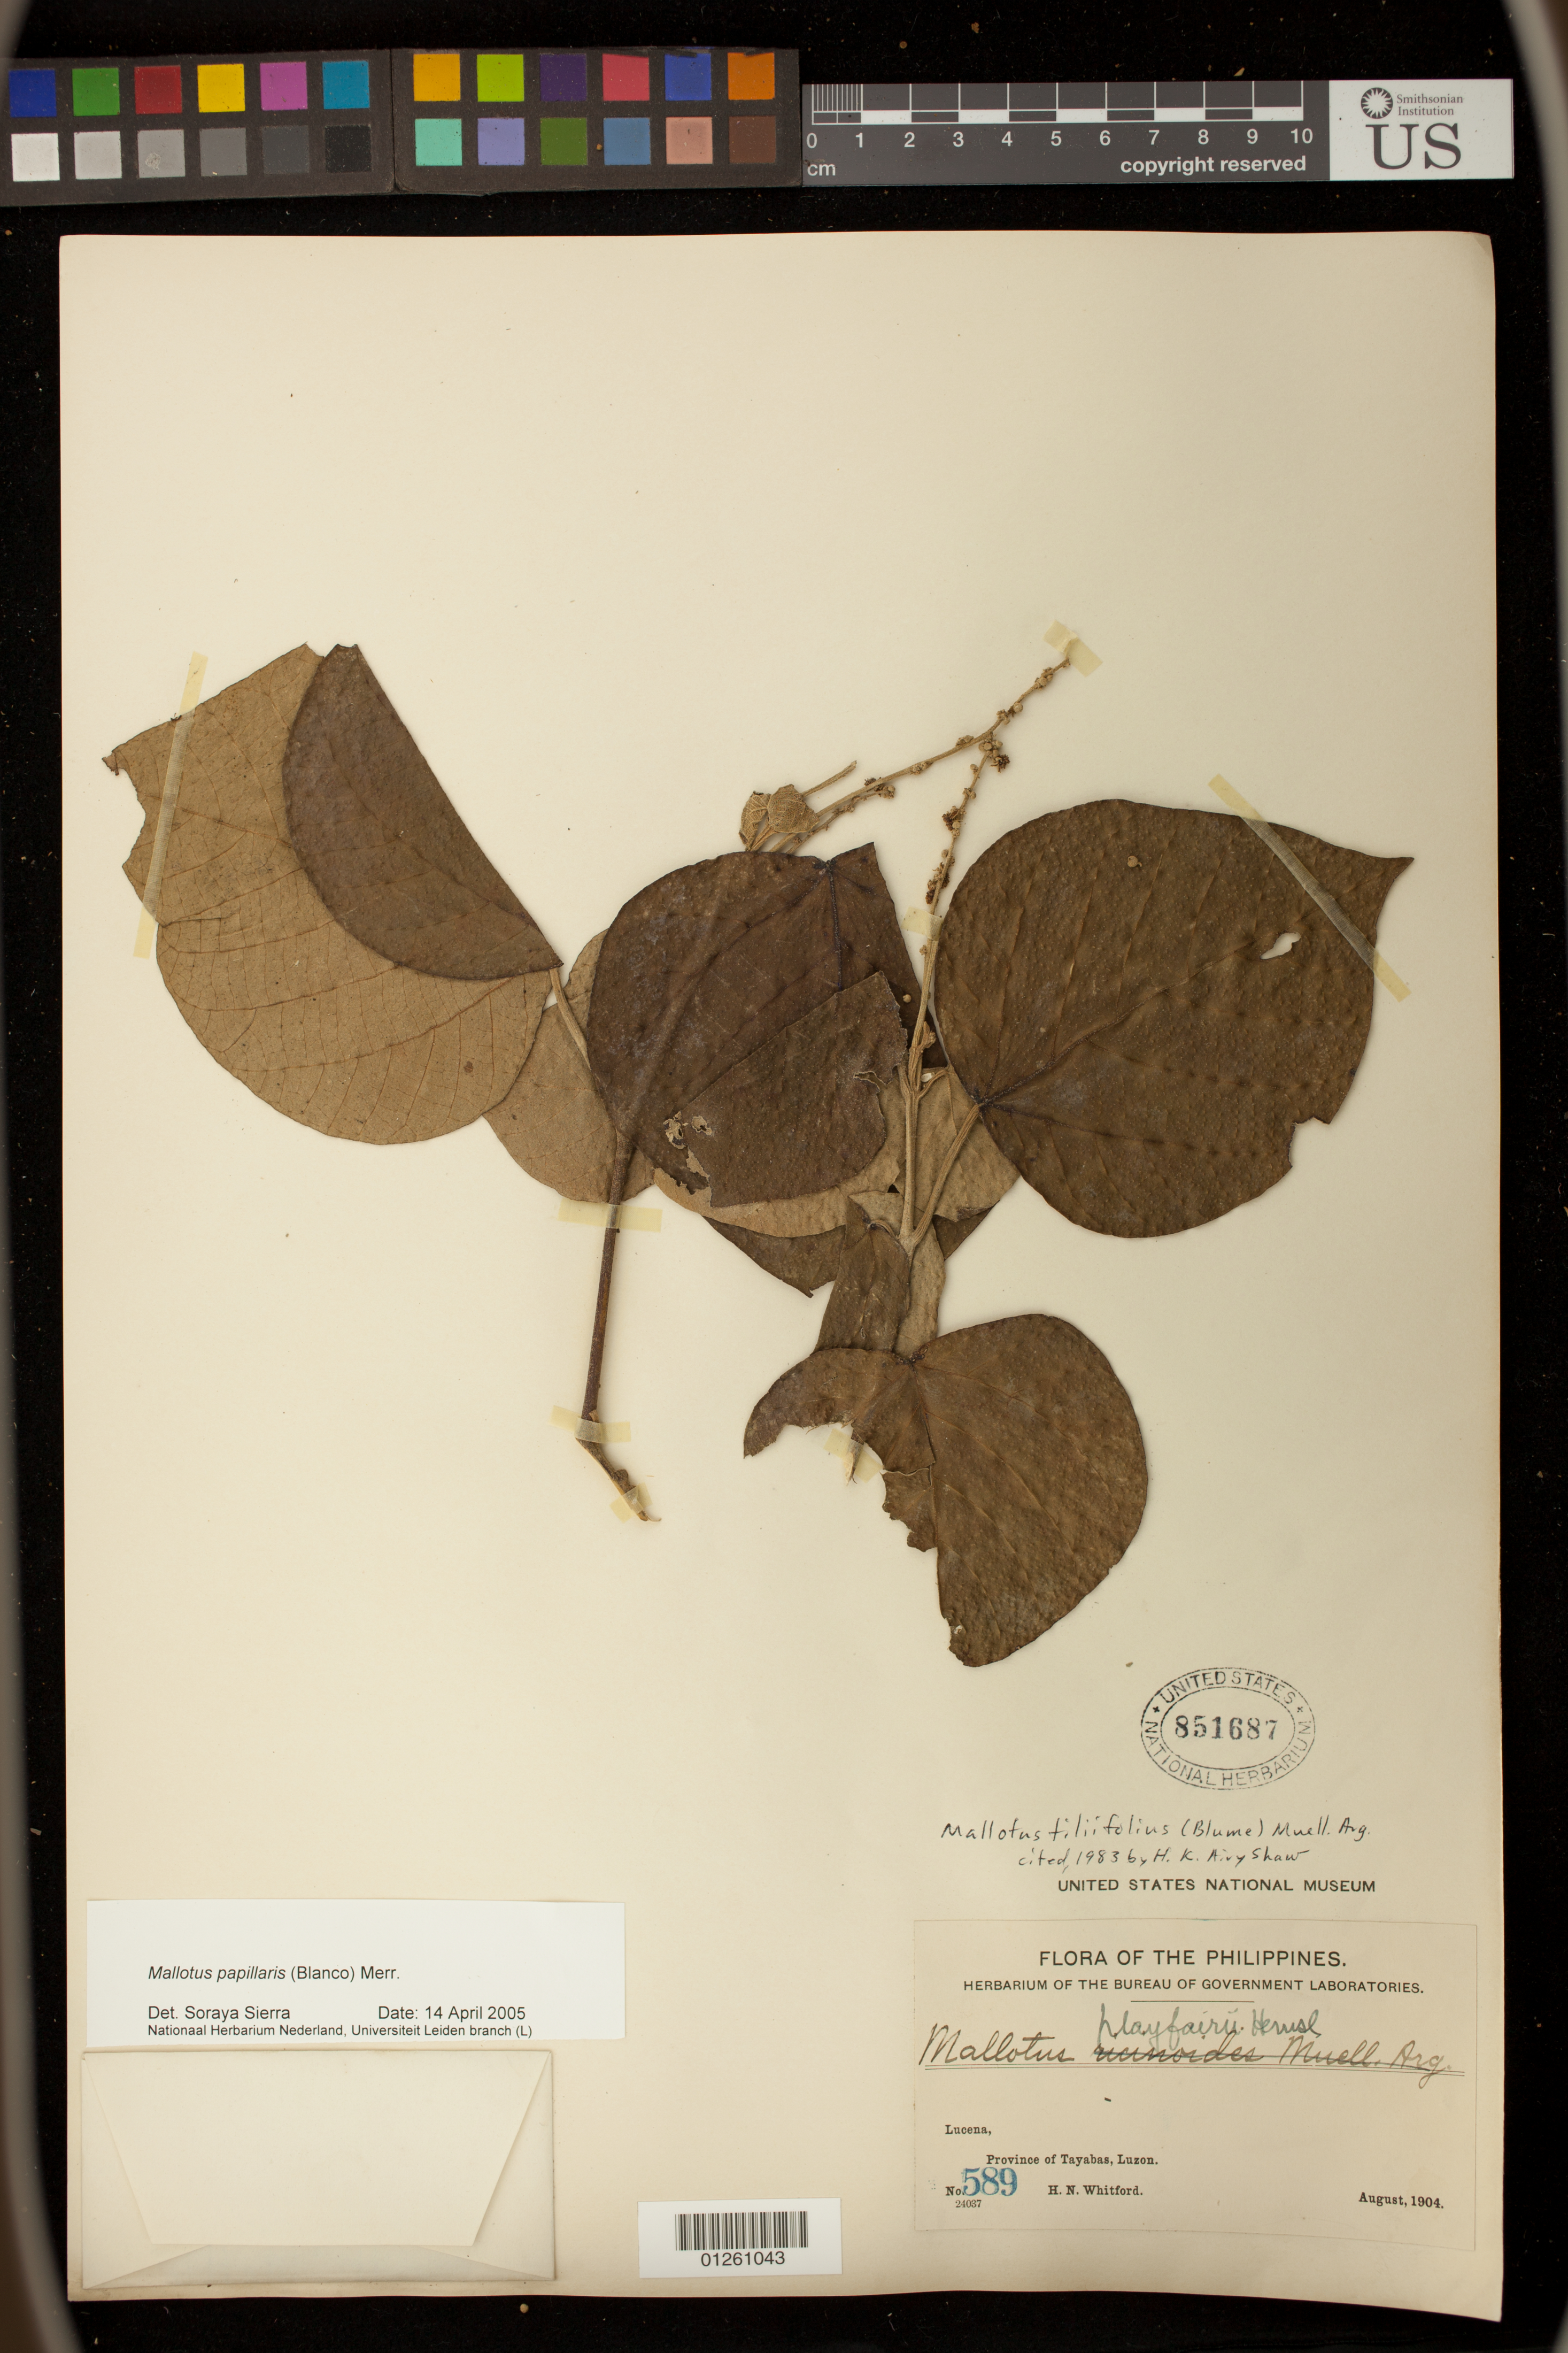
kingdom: Plantae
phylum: Tracheophyta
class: Magnoliopsida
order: Malpighiales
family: Euphorbiaceae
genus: Mallotus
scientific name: Mallotus papillaris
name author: (Blanco) Merr.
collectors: H. N. Whitford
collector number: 589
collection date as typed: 1904-08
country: Philippines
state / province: Calabarzon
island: Luzon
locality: Lucena, Province of Tayabas, Luzon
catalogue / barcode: US 851687